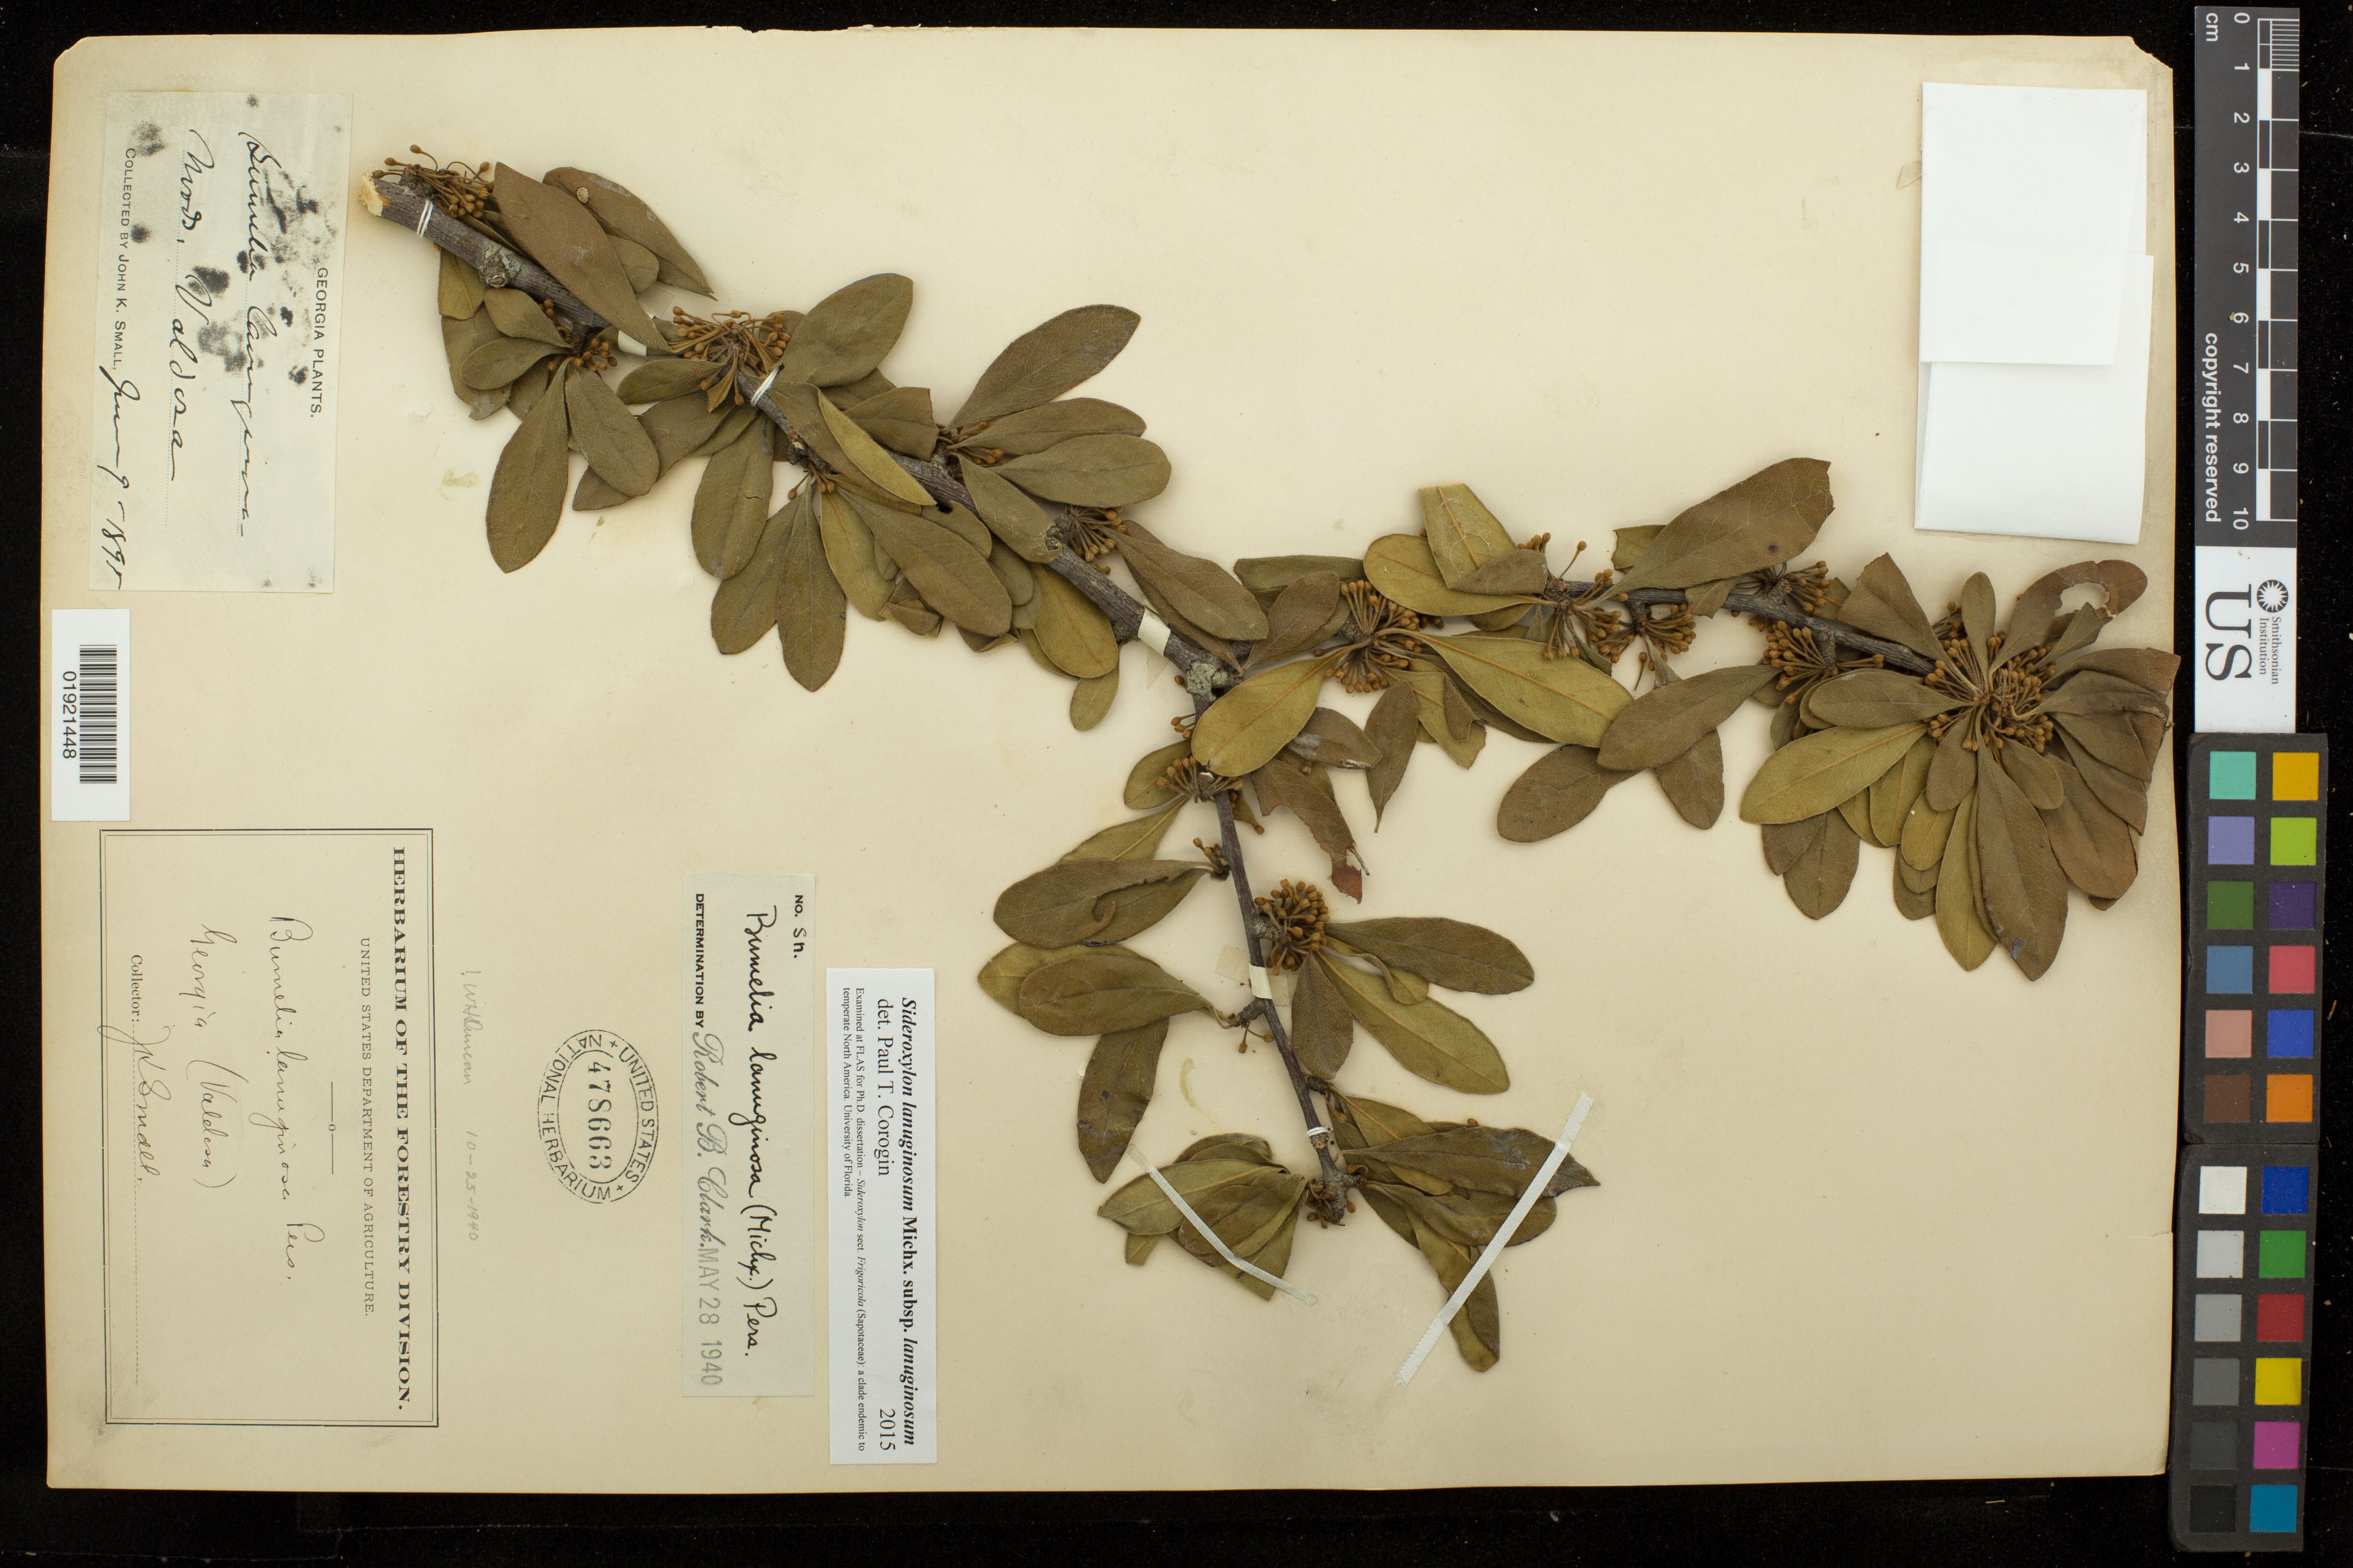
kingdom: Plantae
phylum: Tracheophyta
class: Magnoliopsida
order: Ericales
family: Sapotaceae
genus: Sideroxylon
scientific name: Sideroxylon lanuginosum subsp. lanuginosum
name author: Michx.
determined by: Corogin, P. T.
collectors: J. K. Small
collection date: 1895-06-09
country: United States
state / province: Georgia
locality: Valdosa.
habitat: Woods.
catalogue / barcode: US 478663